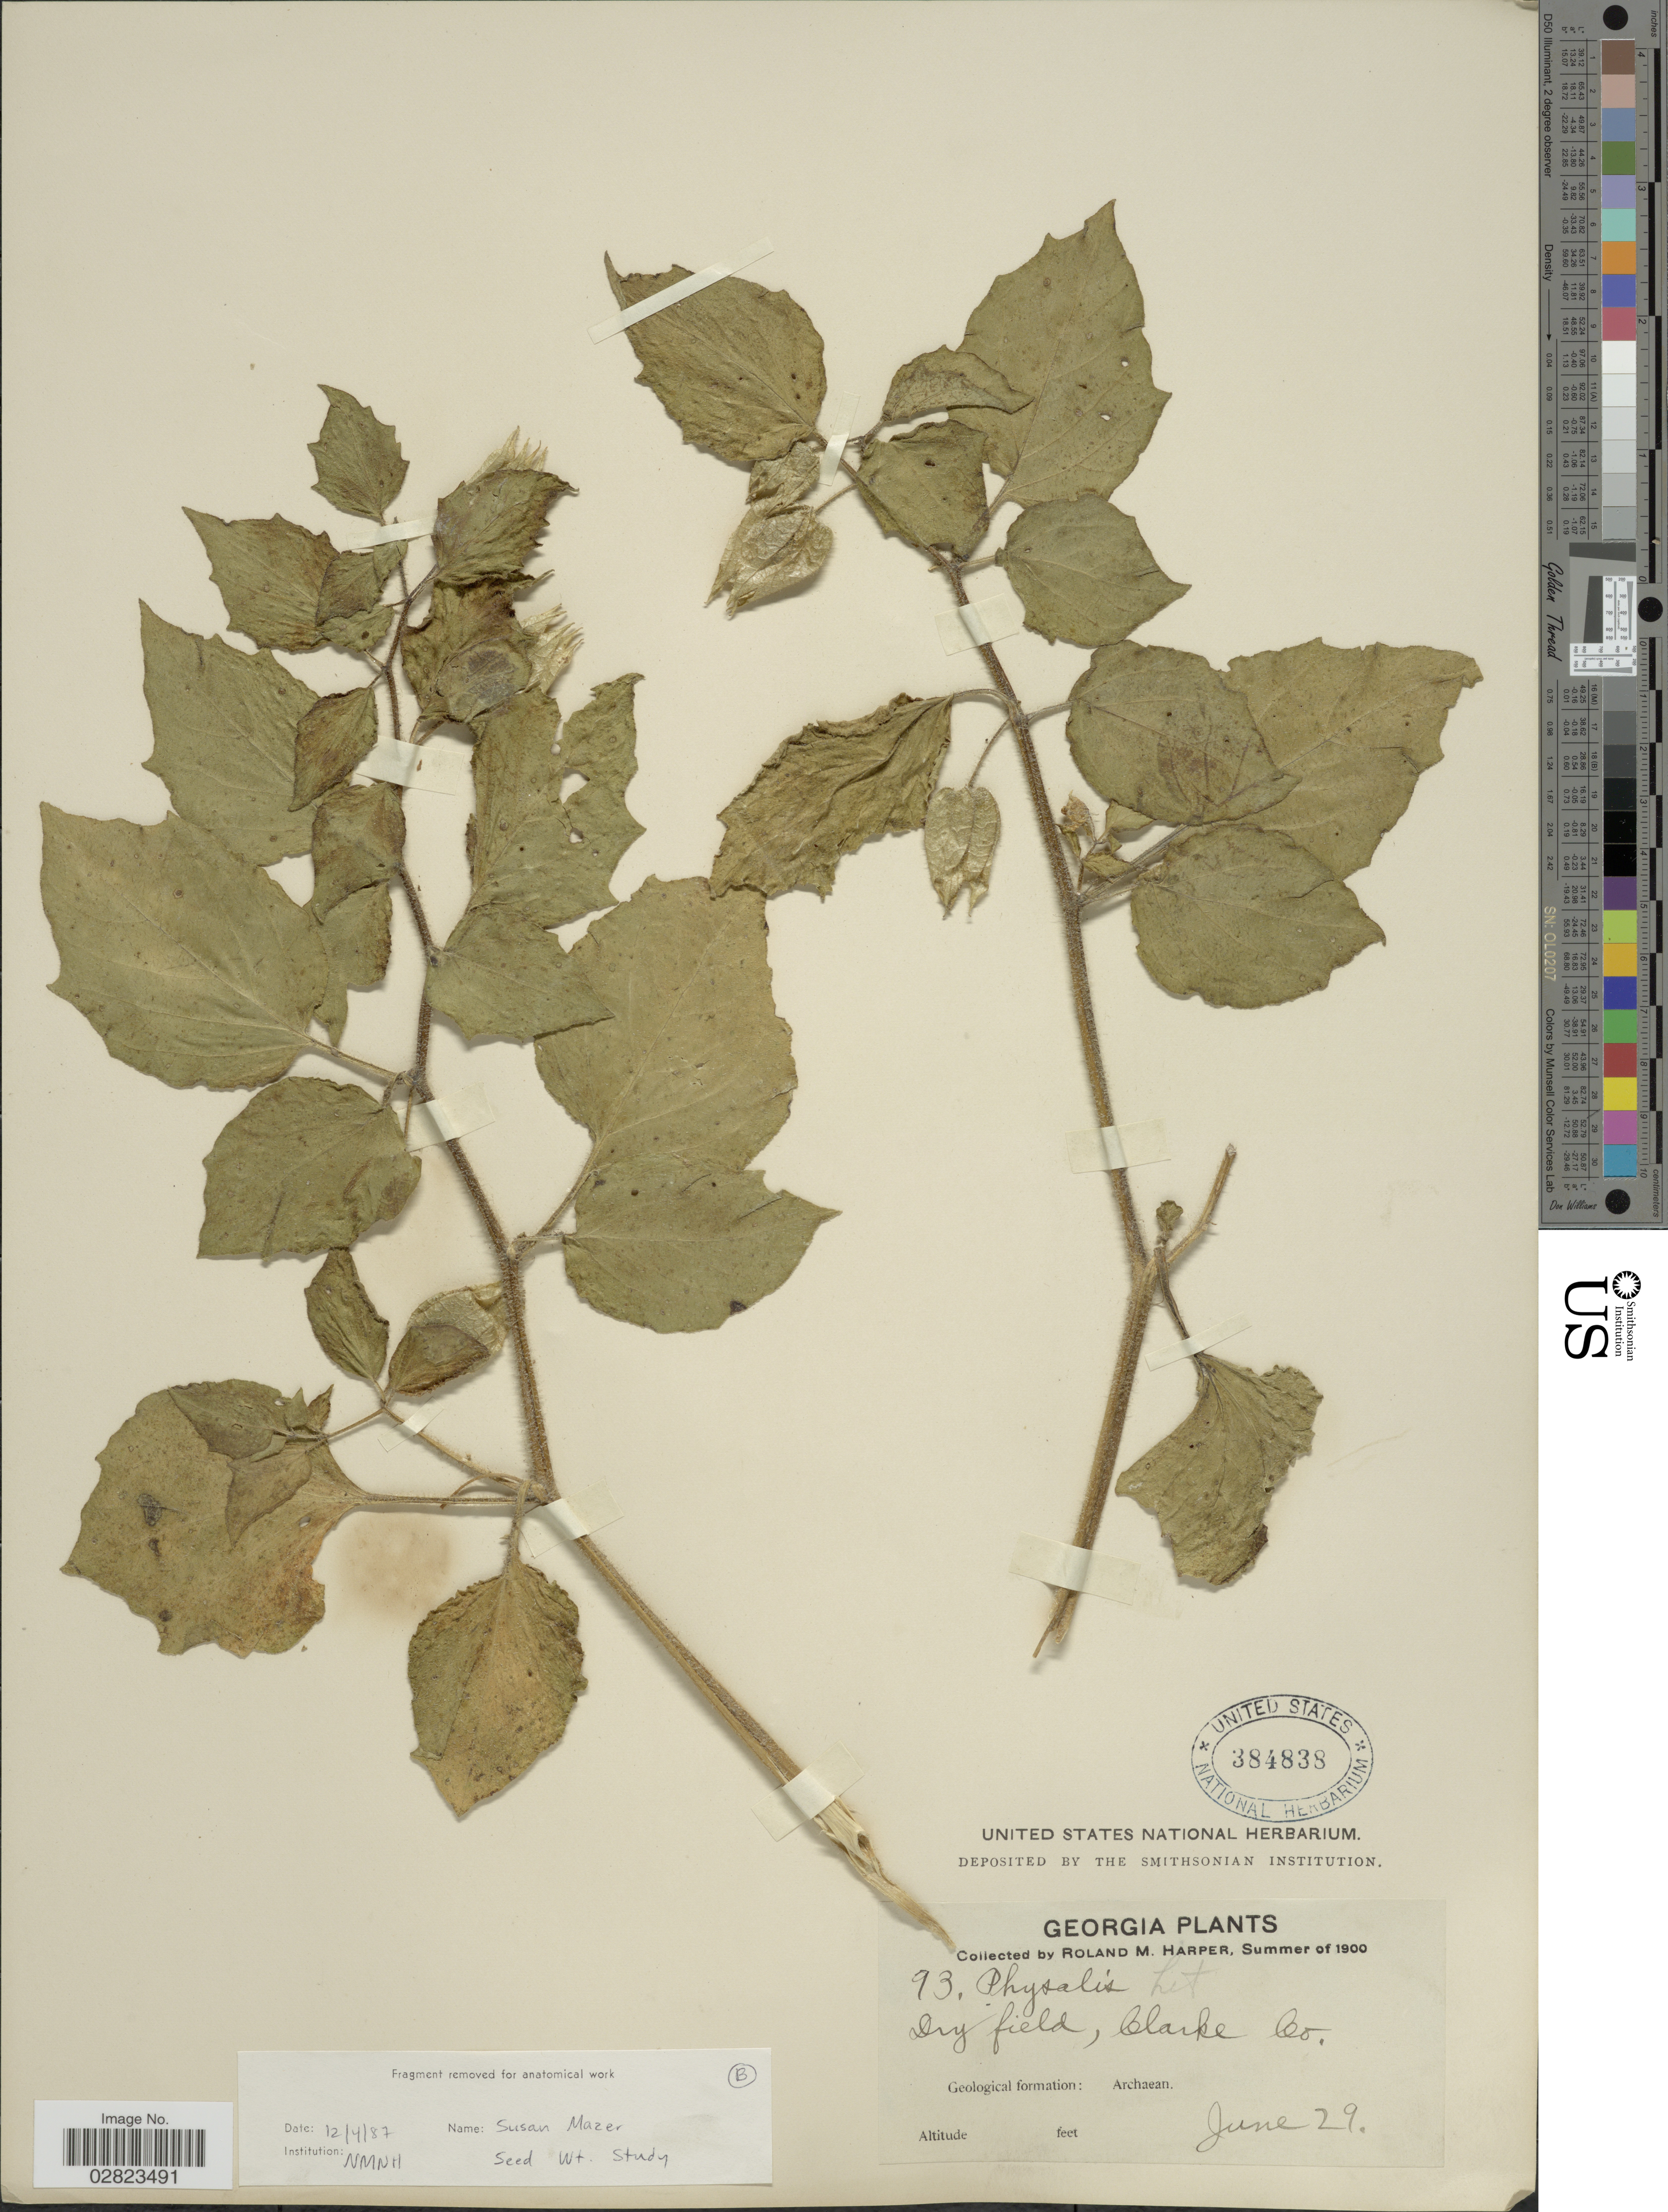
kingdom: Plantae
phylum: Tracheophyta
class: Magnoliopsida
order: Solanales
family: Solanaceae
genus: Physalis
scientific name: Physalis heterophylla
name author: Nees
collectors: R. M. Harper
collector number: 93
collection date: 1900-06-29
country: United States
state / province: Georgia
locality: Clarke Co., Geological formation: Archaean.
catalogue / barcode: US 384838